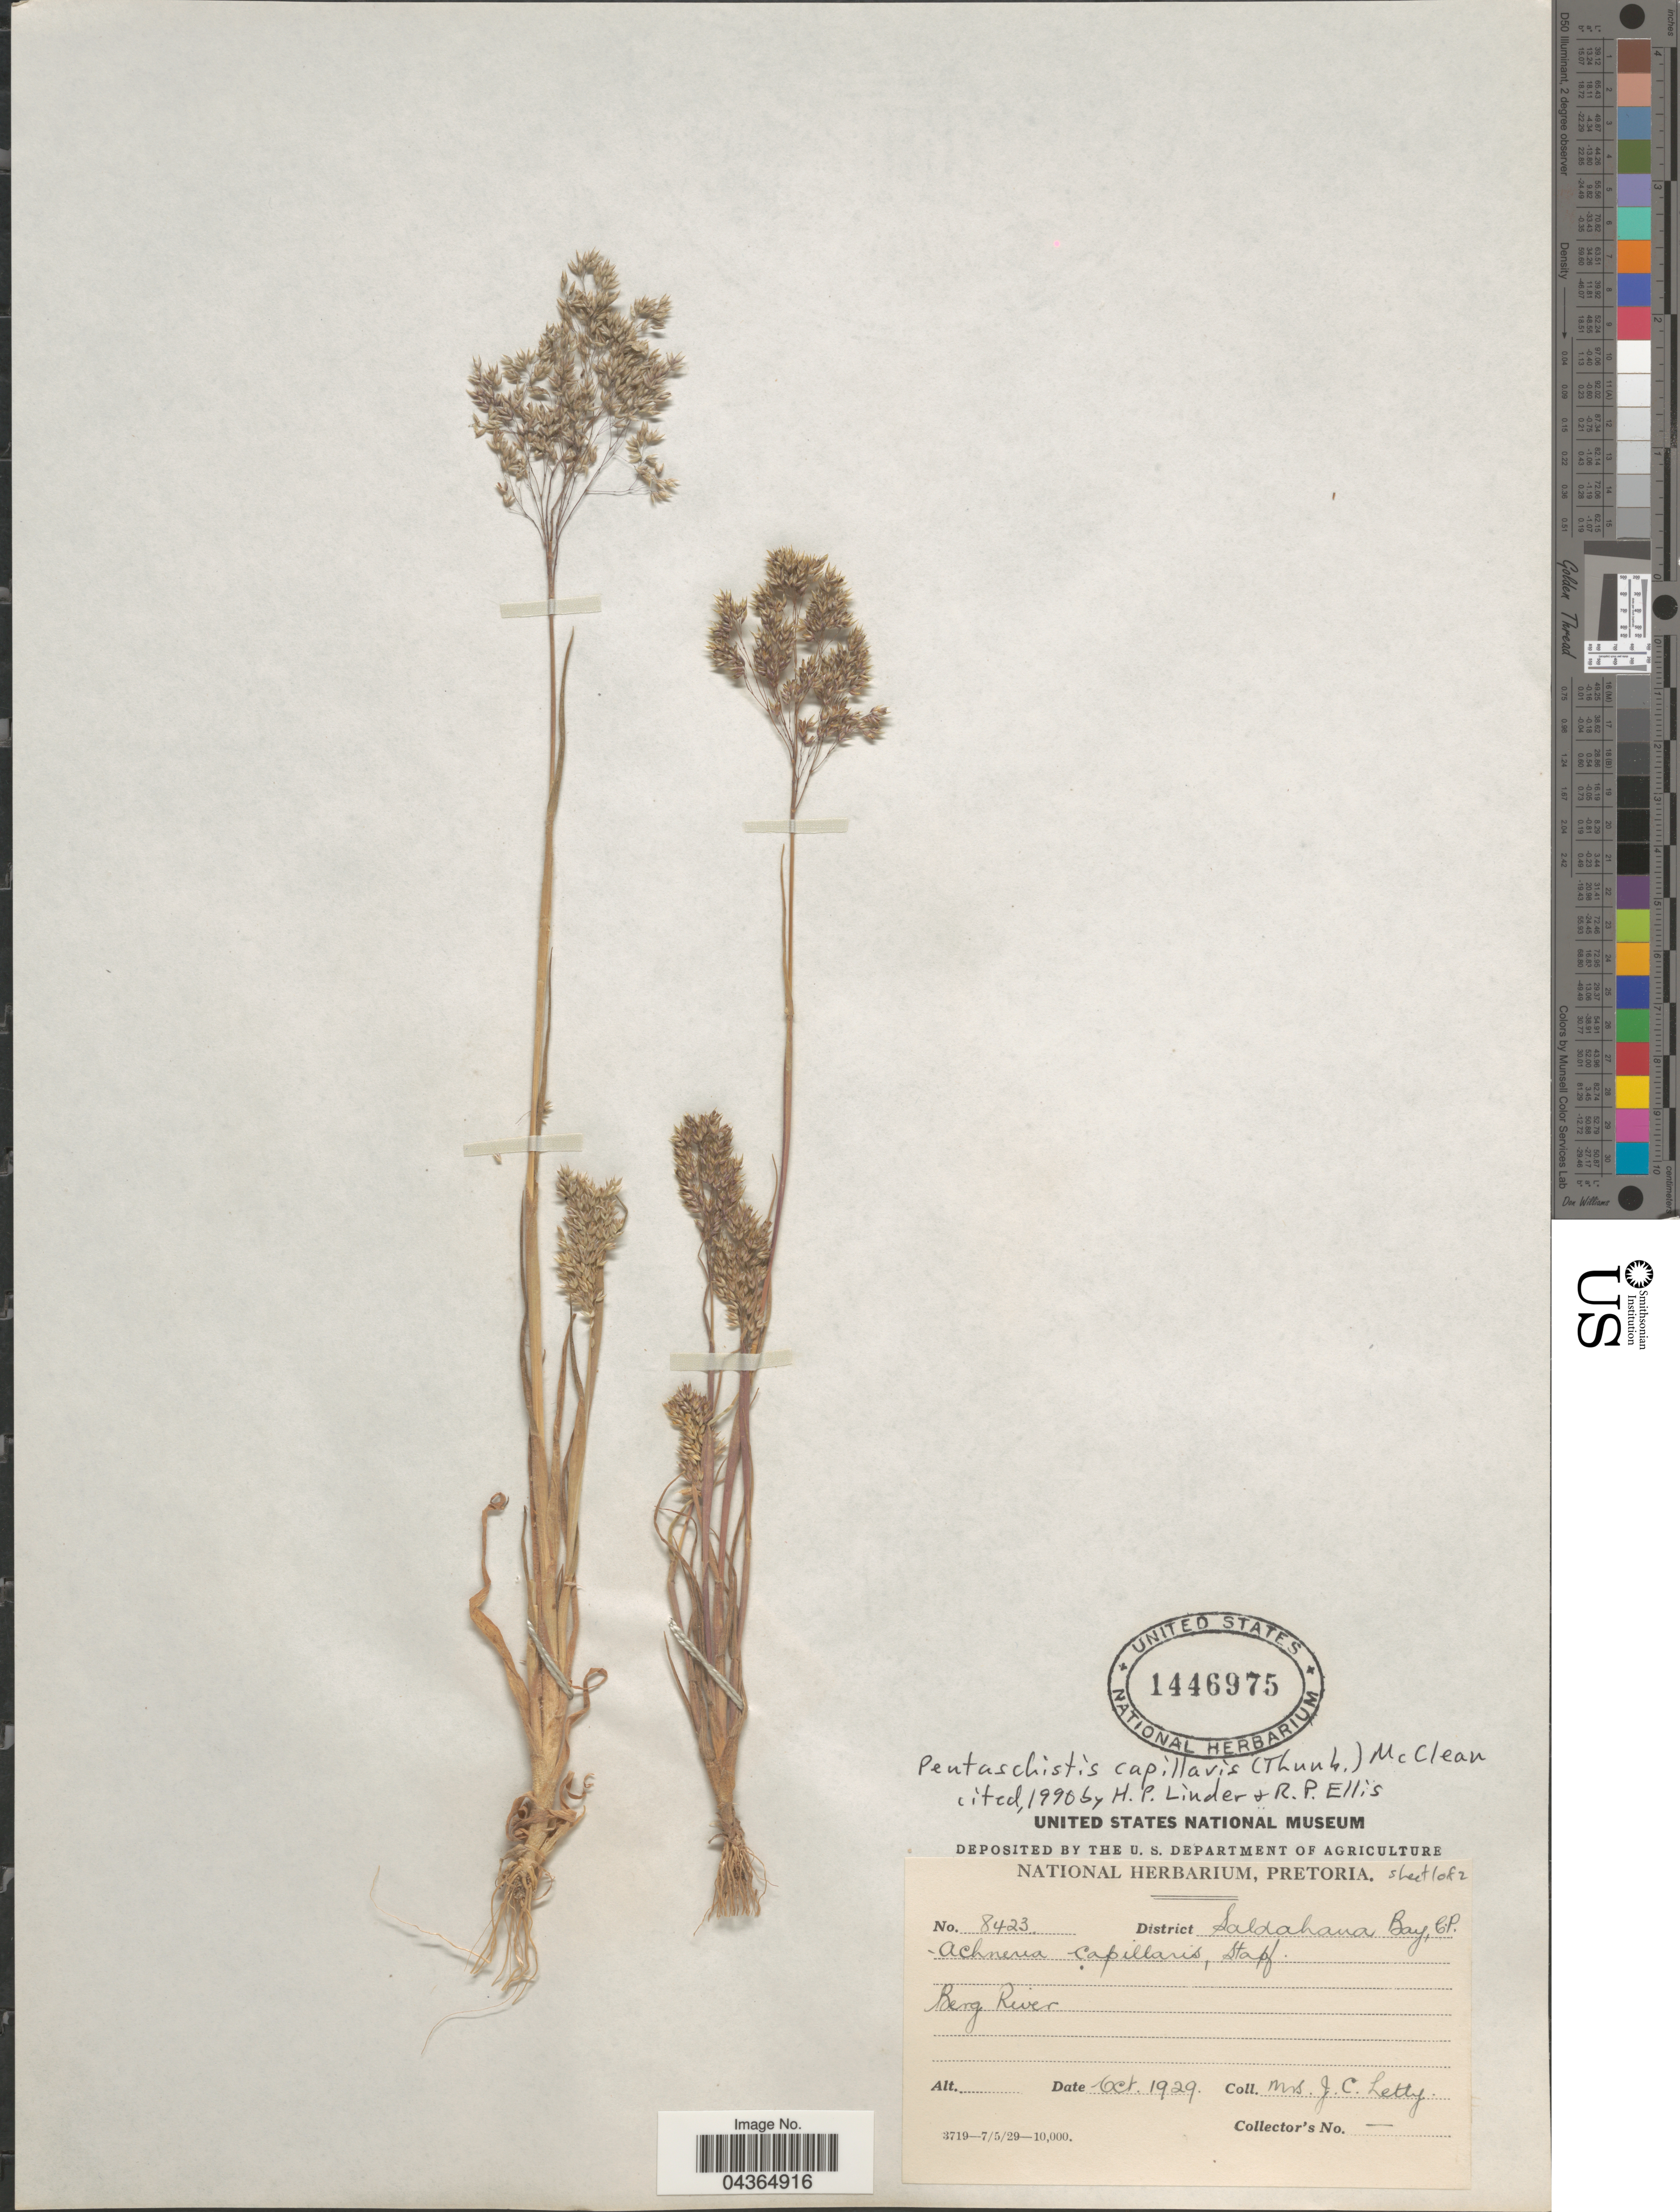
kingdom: Plantae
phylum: Tracheophyta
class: Liliopsida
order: Poales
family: Poaceae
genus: Pentameris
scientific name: Pentameris capillaris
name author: (Thunb.) Galley & H.P. Linder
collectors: J. Letty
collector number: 8423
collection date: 1929-10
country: South Africa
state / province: Western Cape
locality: District Saldahana Bay, C.P. Berg River.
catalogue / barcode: US 1446975